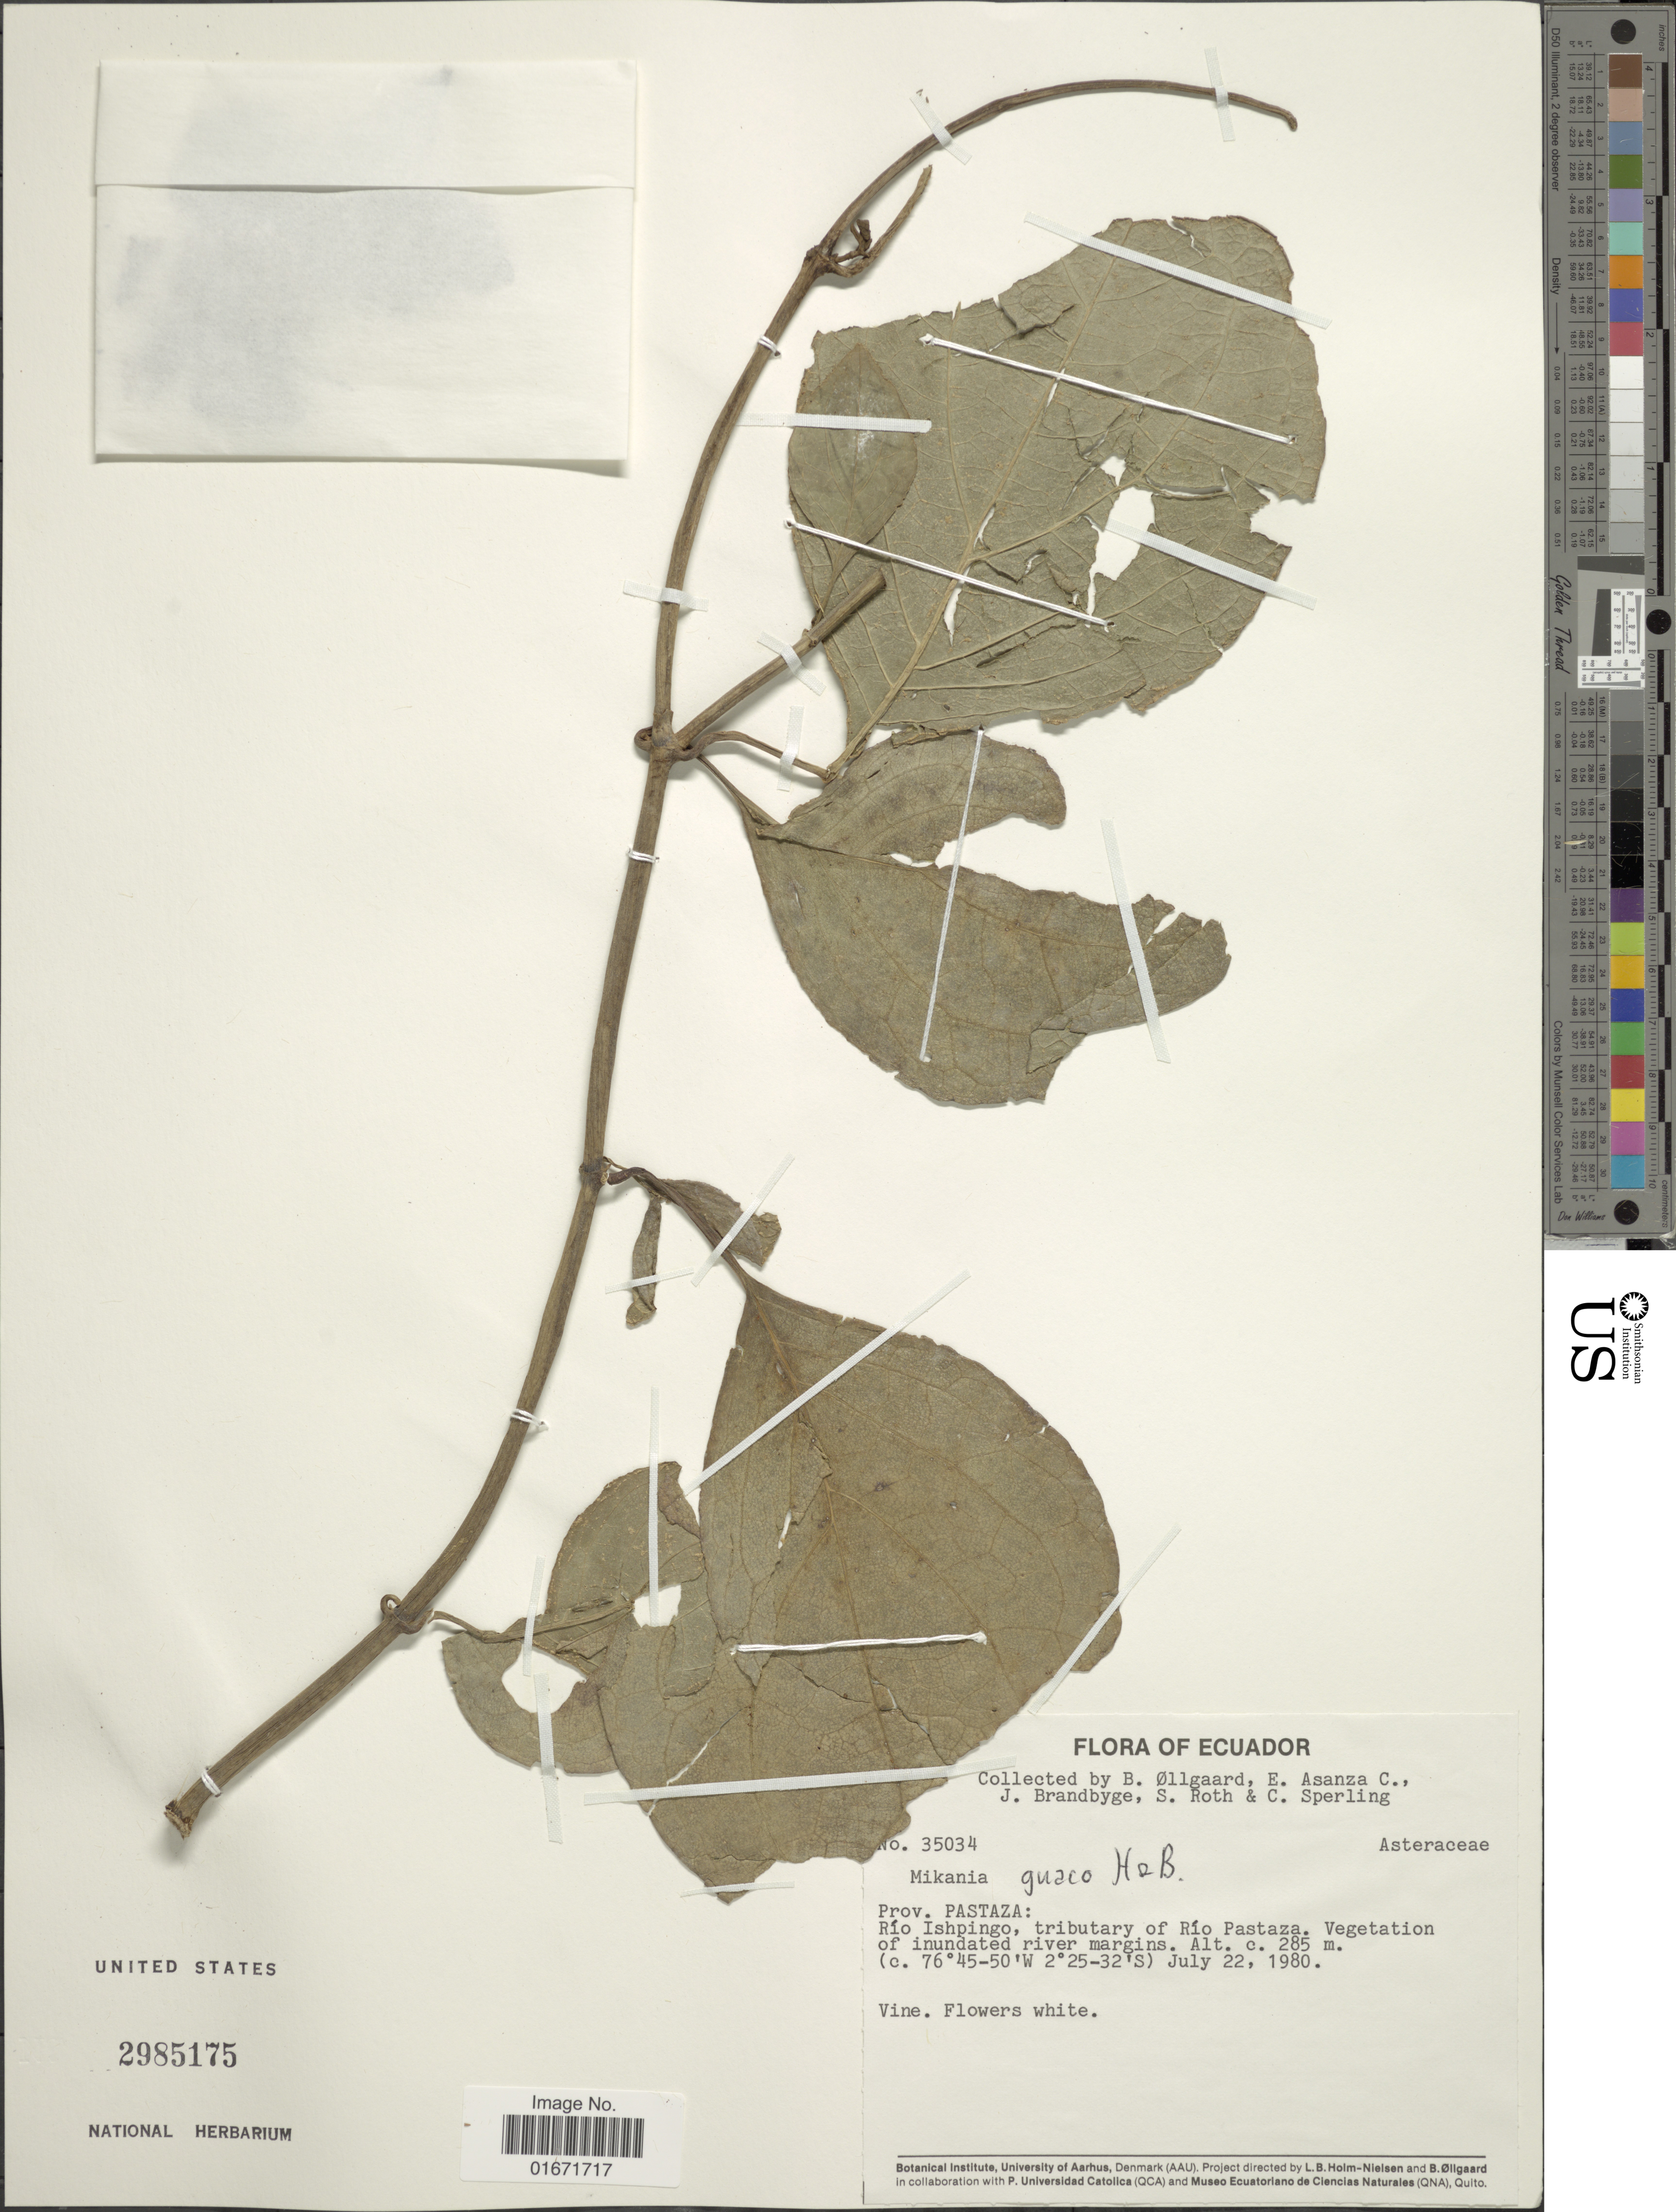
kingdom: Plantae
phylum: Tracheophyta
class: Magnoliopsida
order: Asterales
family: Asteraceae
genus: Mikania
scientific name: Mikania guaco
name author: Humb. & Bonpl.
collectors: B. Øllgaard, E. Asanza C., J. Brandbyge, S. Roth & C. Sperling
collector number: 35034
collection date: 1980-07-22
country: Ecuador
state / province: Pastaza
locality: Prov. Pastaza: Río Ishpingo, tributary of Río Pastaza.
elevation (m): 285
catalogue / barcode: US 2985175